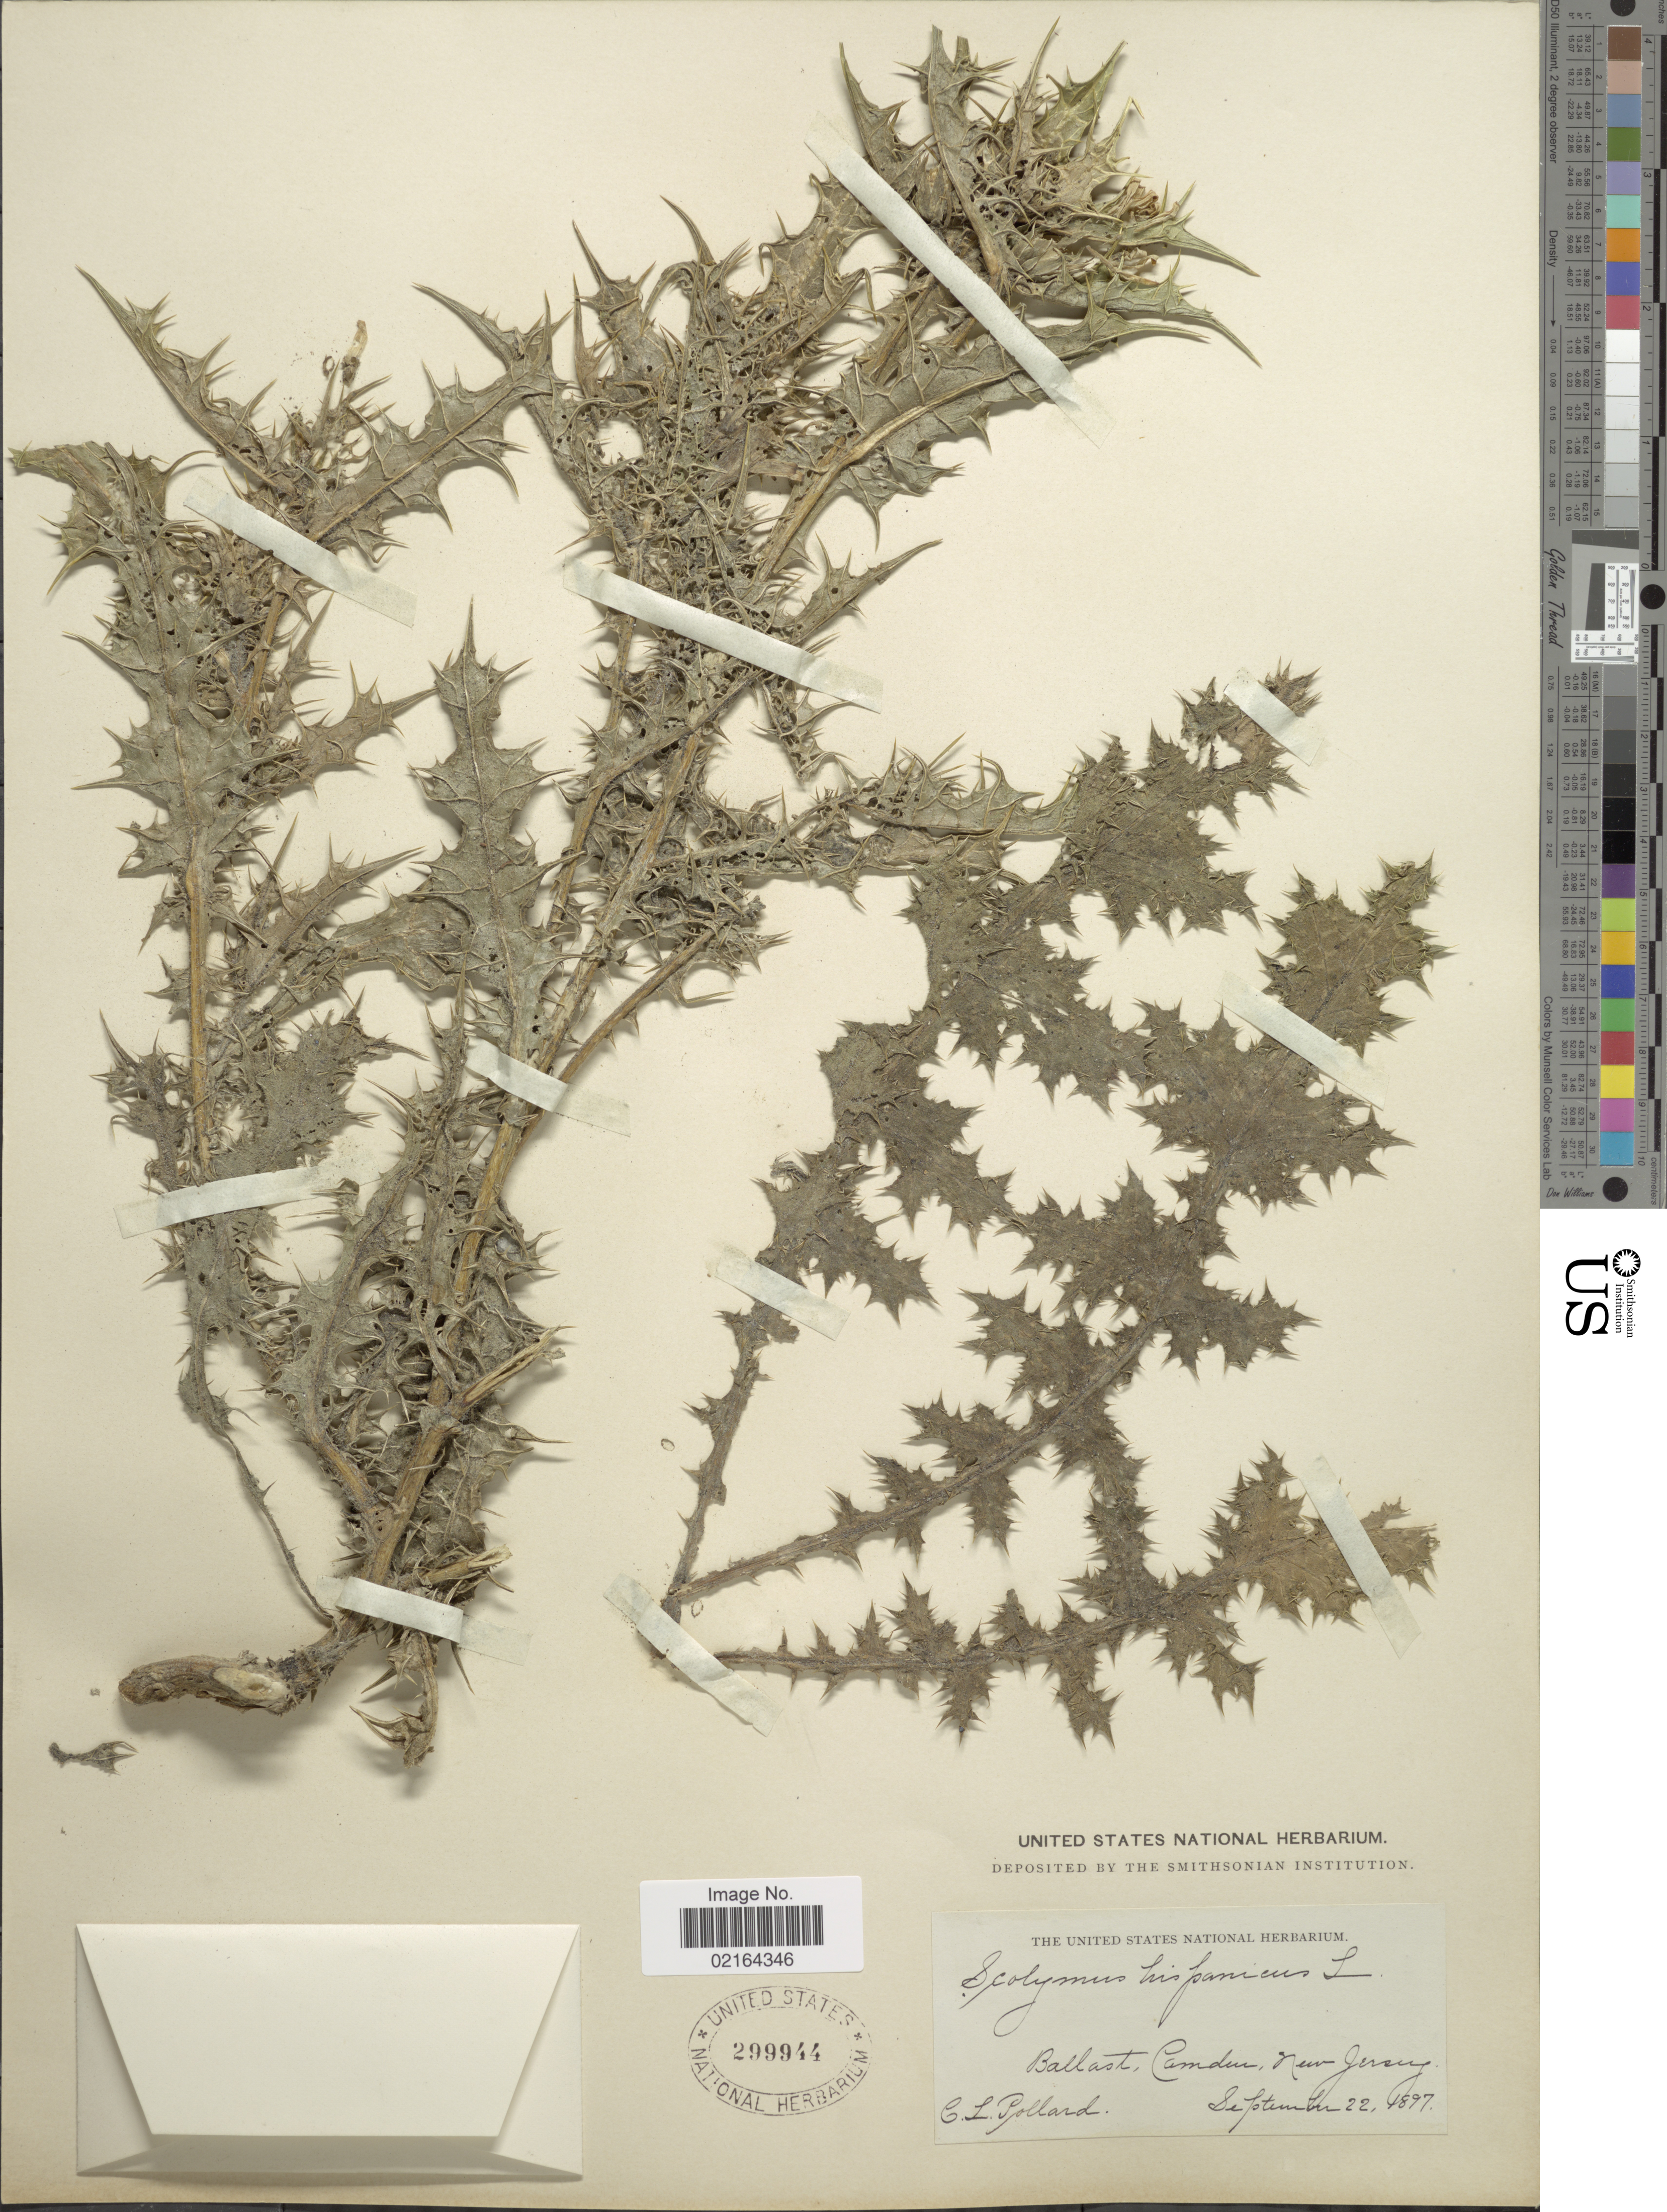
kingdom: Plantae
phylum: Tracheophyta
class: Magnoliopsida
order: Asterales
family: Asteraceae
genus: Scolymus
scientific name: Scolymus hispanicus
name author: L.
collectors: C. L. Pollard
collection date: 1897-09-22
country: United States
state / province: New Jersey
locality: Ballast, Camden, New Jersey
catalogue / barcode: US 299944